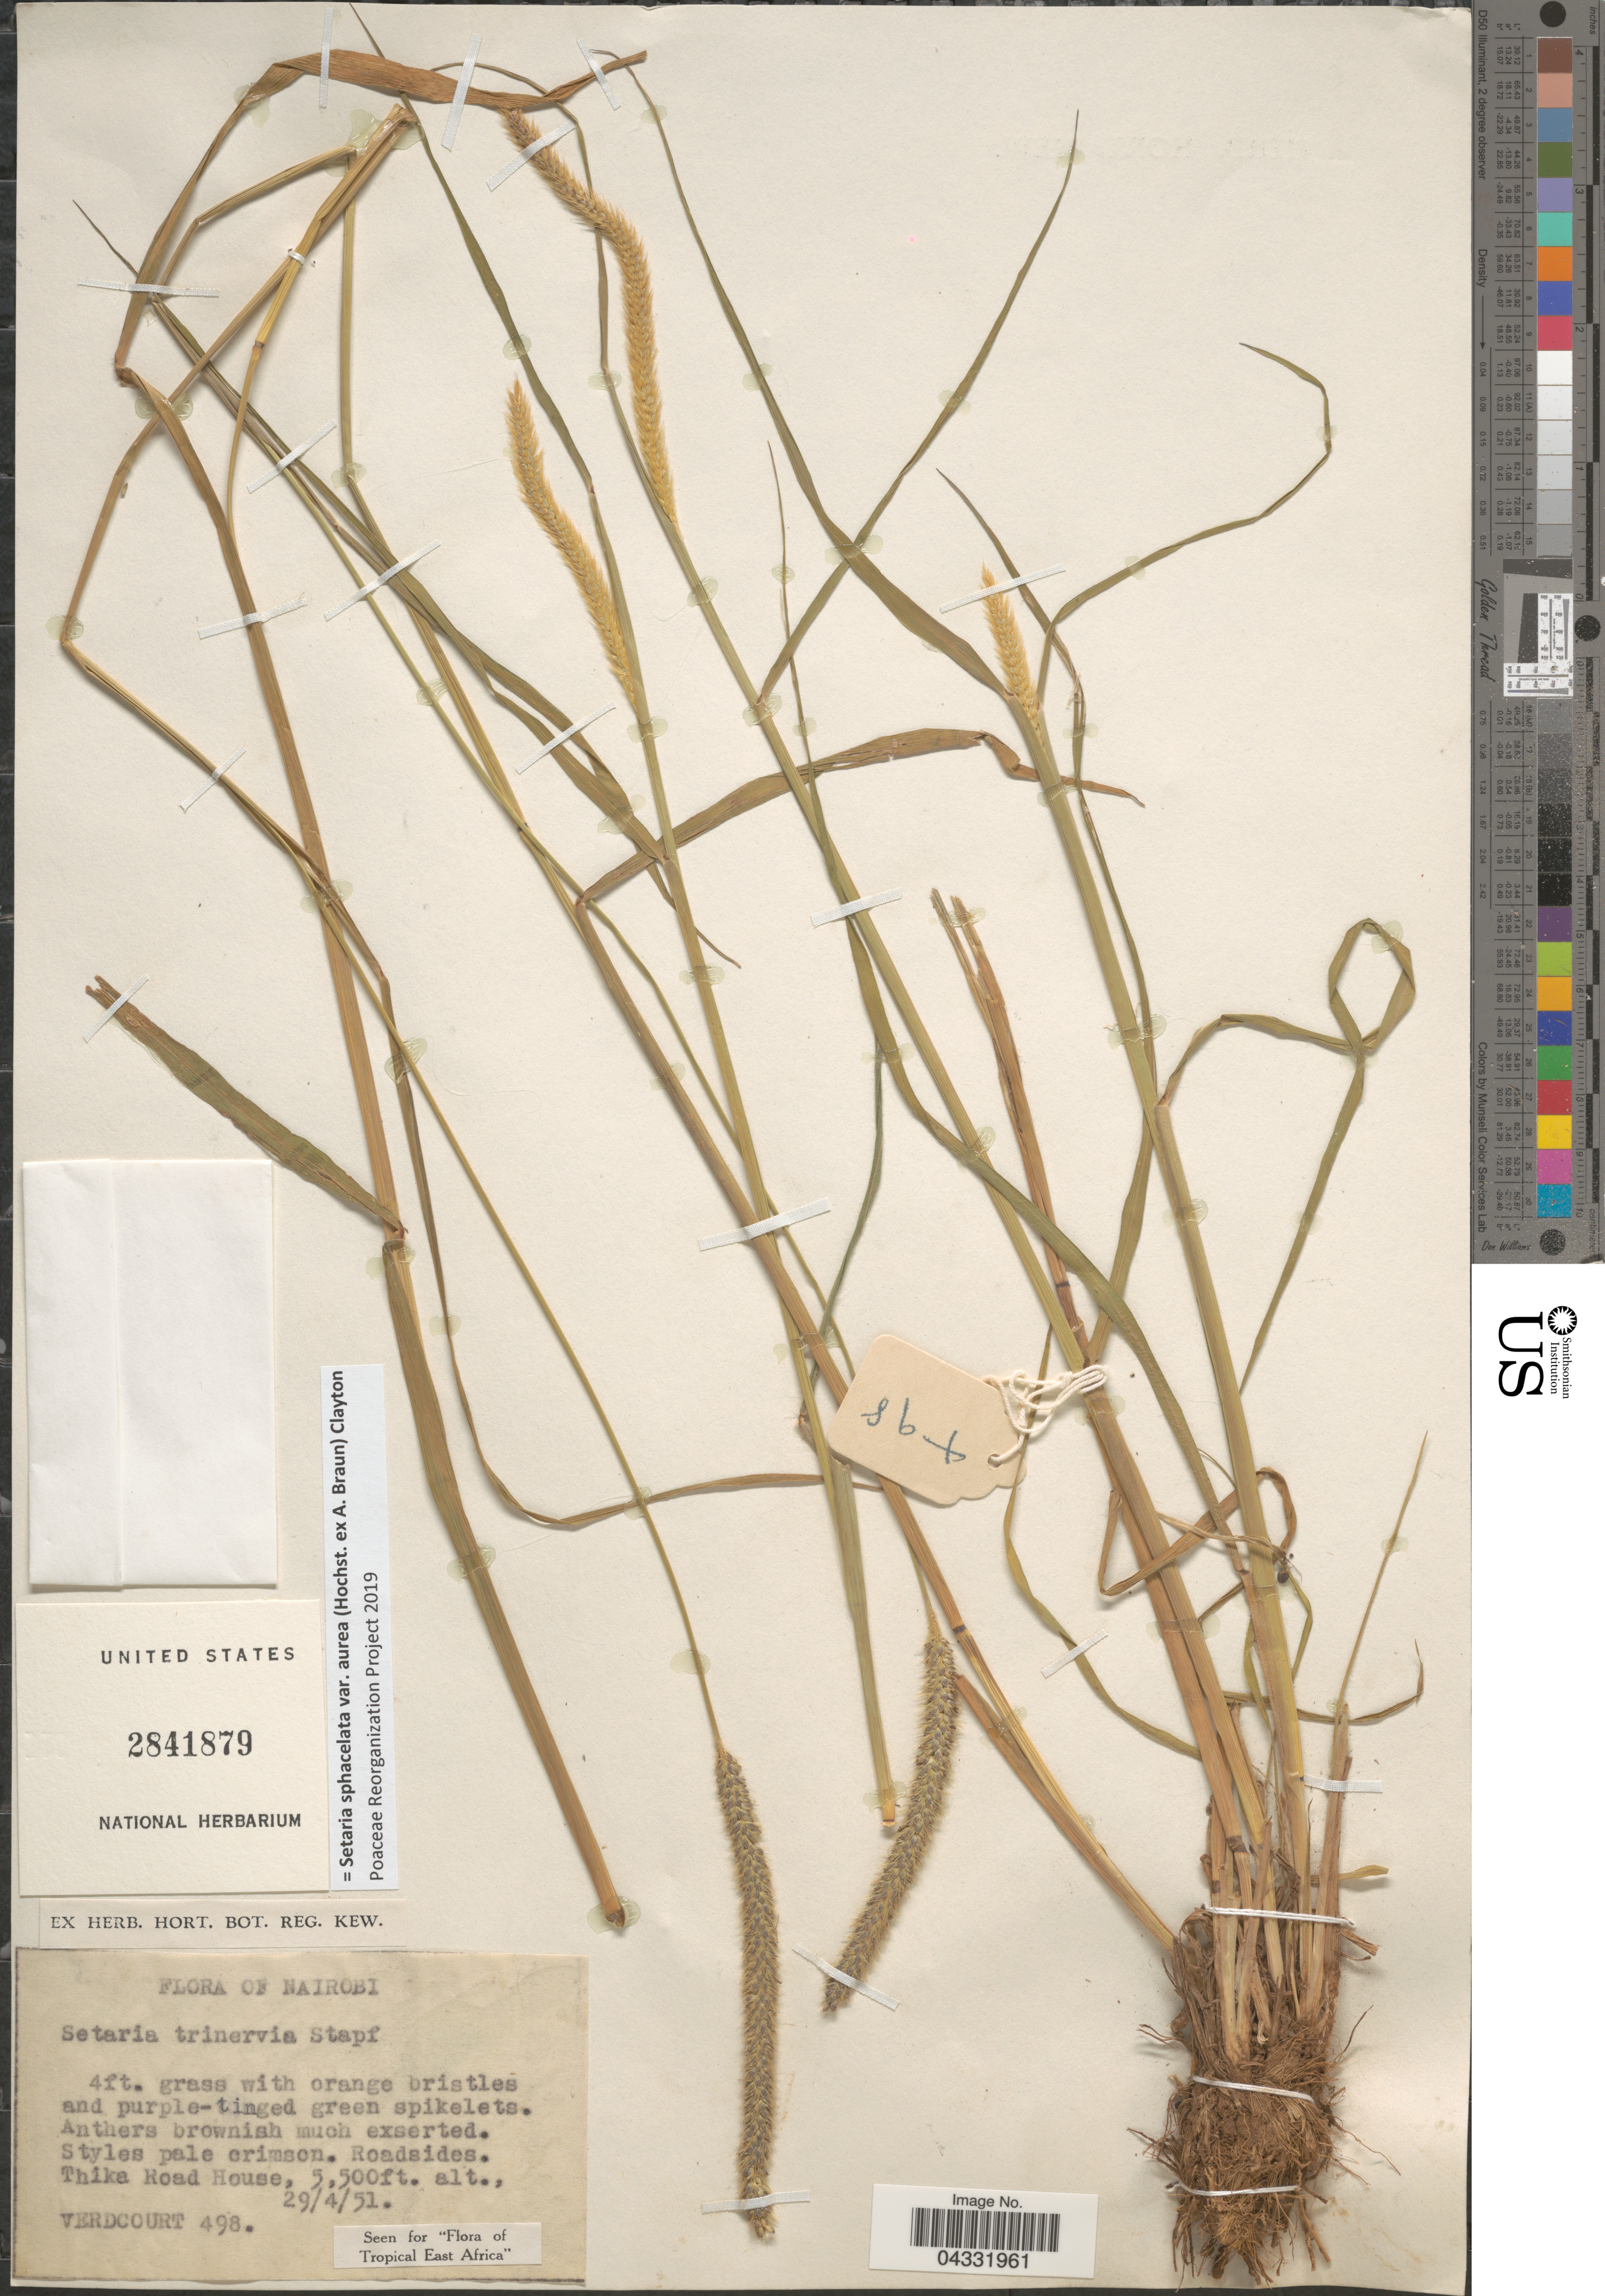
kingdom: Plantae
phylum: Tracheophyta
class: Liliopsida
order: Poales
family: Poaceae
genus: Setaria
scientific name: Setaria sphacelata var. aurea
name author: (Hochst. ex A. Braun) Clayton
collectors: -. Verdcourt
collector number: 498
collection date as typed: Transcribed d/m/y: 29/4/51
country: Kenya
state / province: Nairobi Area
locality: Nairobi. Thika Road House.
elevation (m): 1676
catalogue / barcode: US 2841879